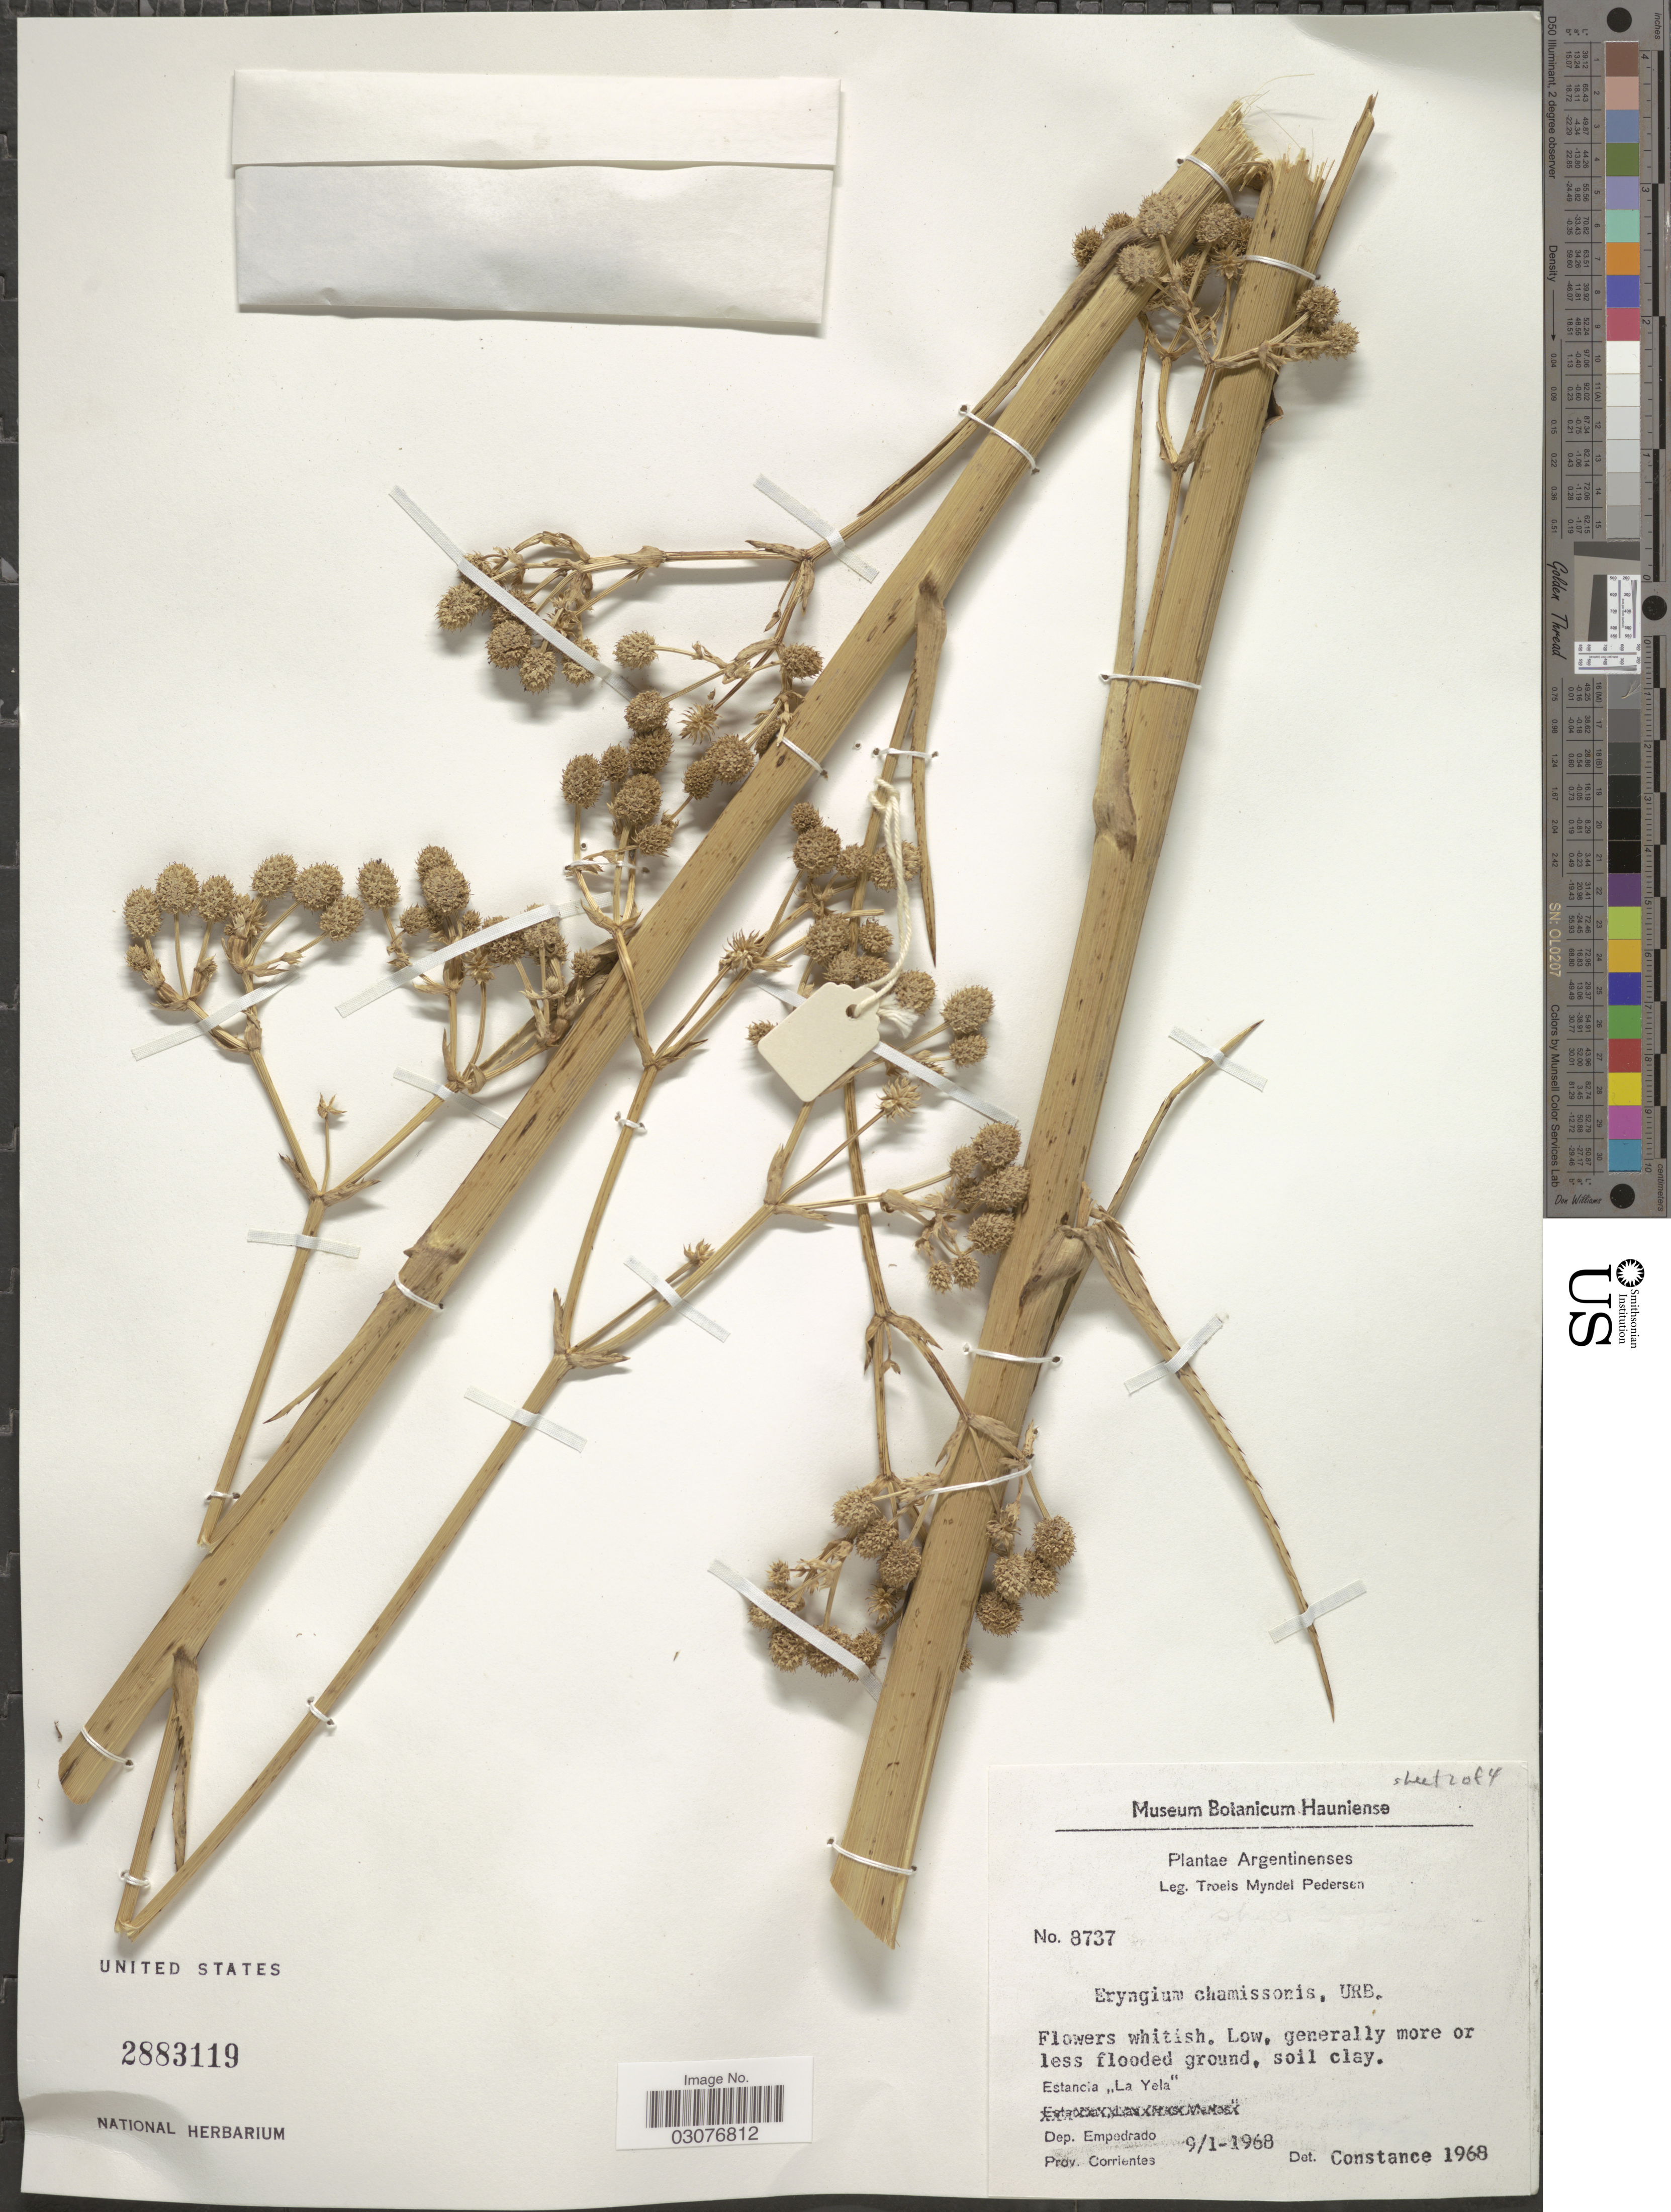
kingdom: Plantae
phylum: Tracheophyta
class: Magnoliopsida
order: Apiales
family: Apiaceae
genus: Eryngium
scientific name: Eryngium pandanifolium var. chamissonis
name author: Mathias & Constance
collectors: T. Pederson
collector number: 8737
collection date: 1968-01-09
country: Argentina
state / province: Corrientes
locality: Estancia "La Yela". Dep. Empedrado.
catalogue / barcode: US 2883119